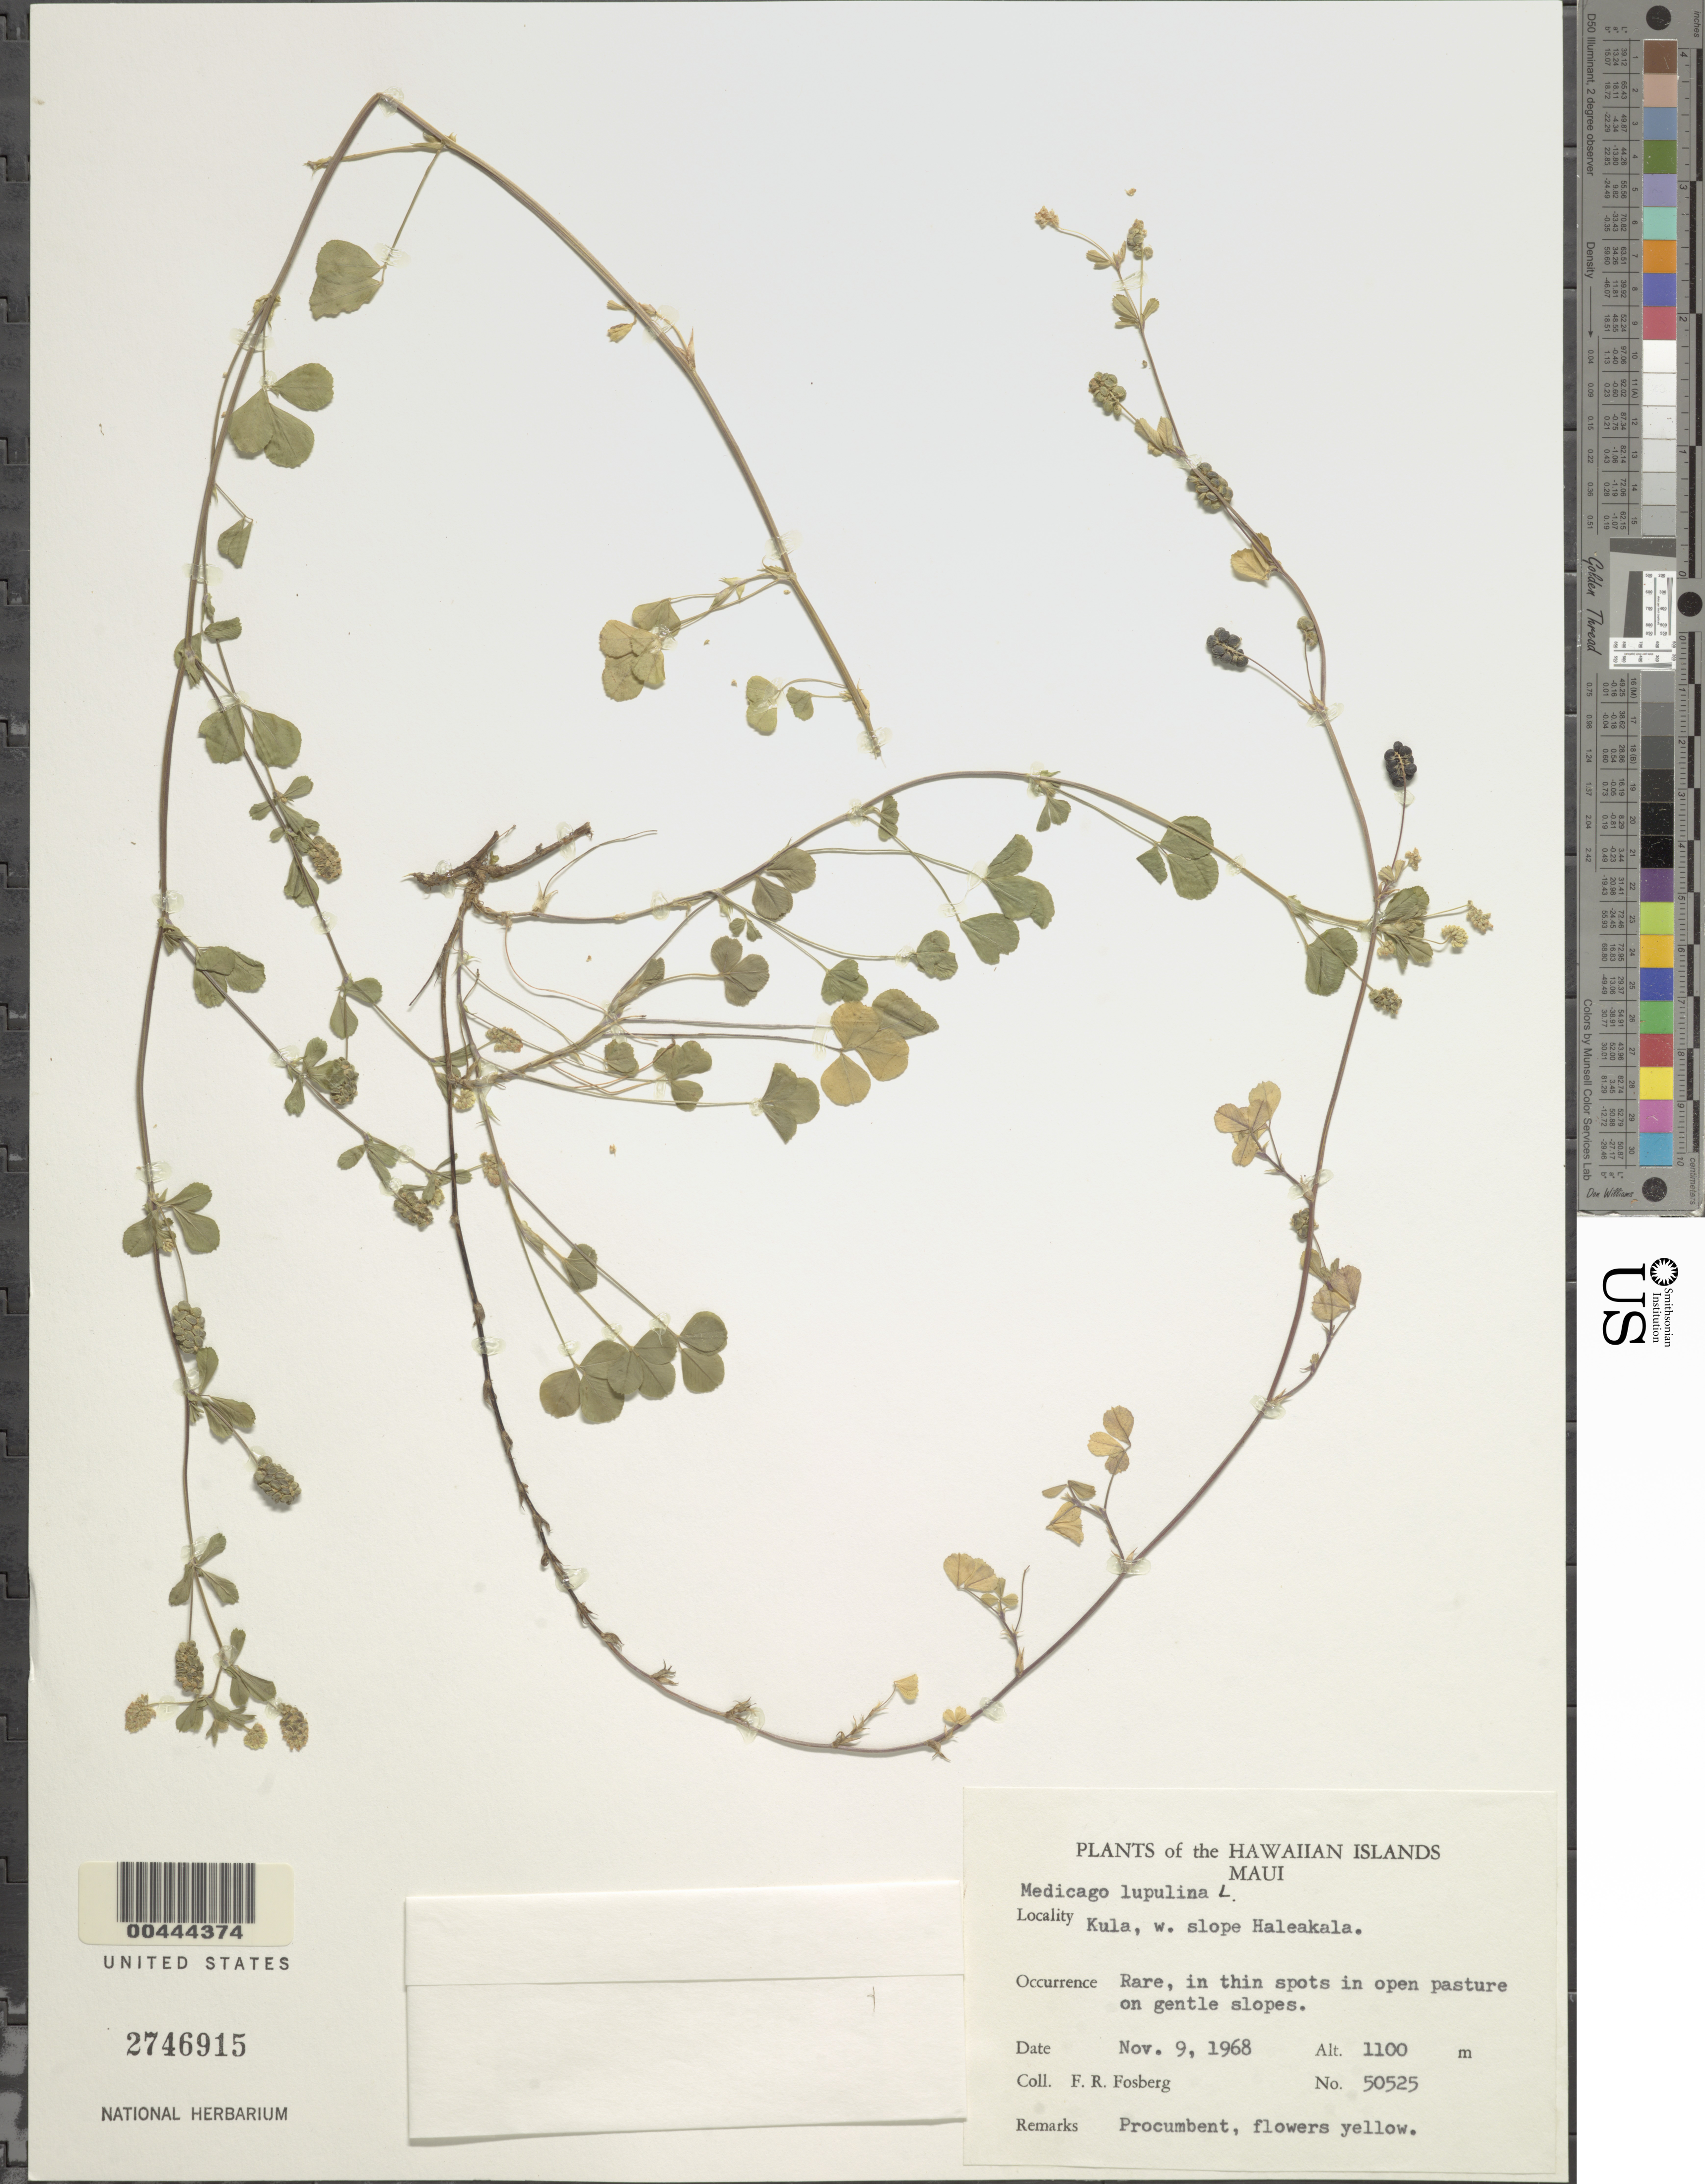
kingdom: Plantae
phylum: Tracheophyta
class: Magnoliopsida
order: Fabales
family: Fabaceae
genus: Medicago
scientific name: Medicago lupulina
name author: L.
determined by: Fosberg, F. R.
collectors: F. R. Fosberg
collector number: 50525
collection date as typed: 9 Nov 1968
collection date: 1968-11-09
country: United States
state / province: Hawaii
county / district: Maui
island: Maui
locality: Kula, W. slope Haleakala.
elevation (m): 1100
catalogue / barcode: US 2746915